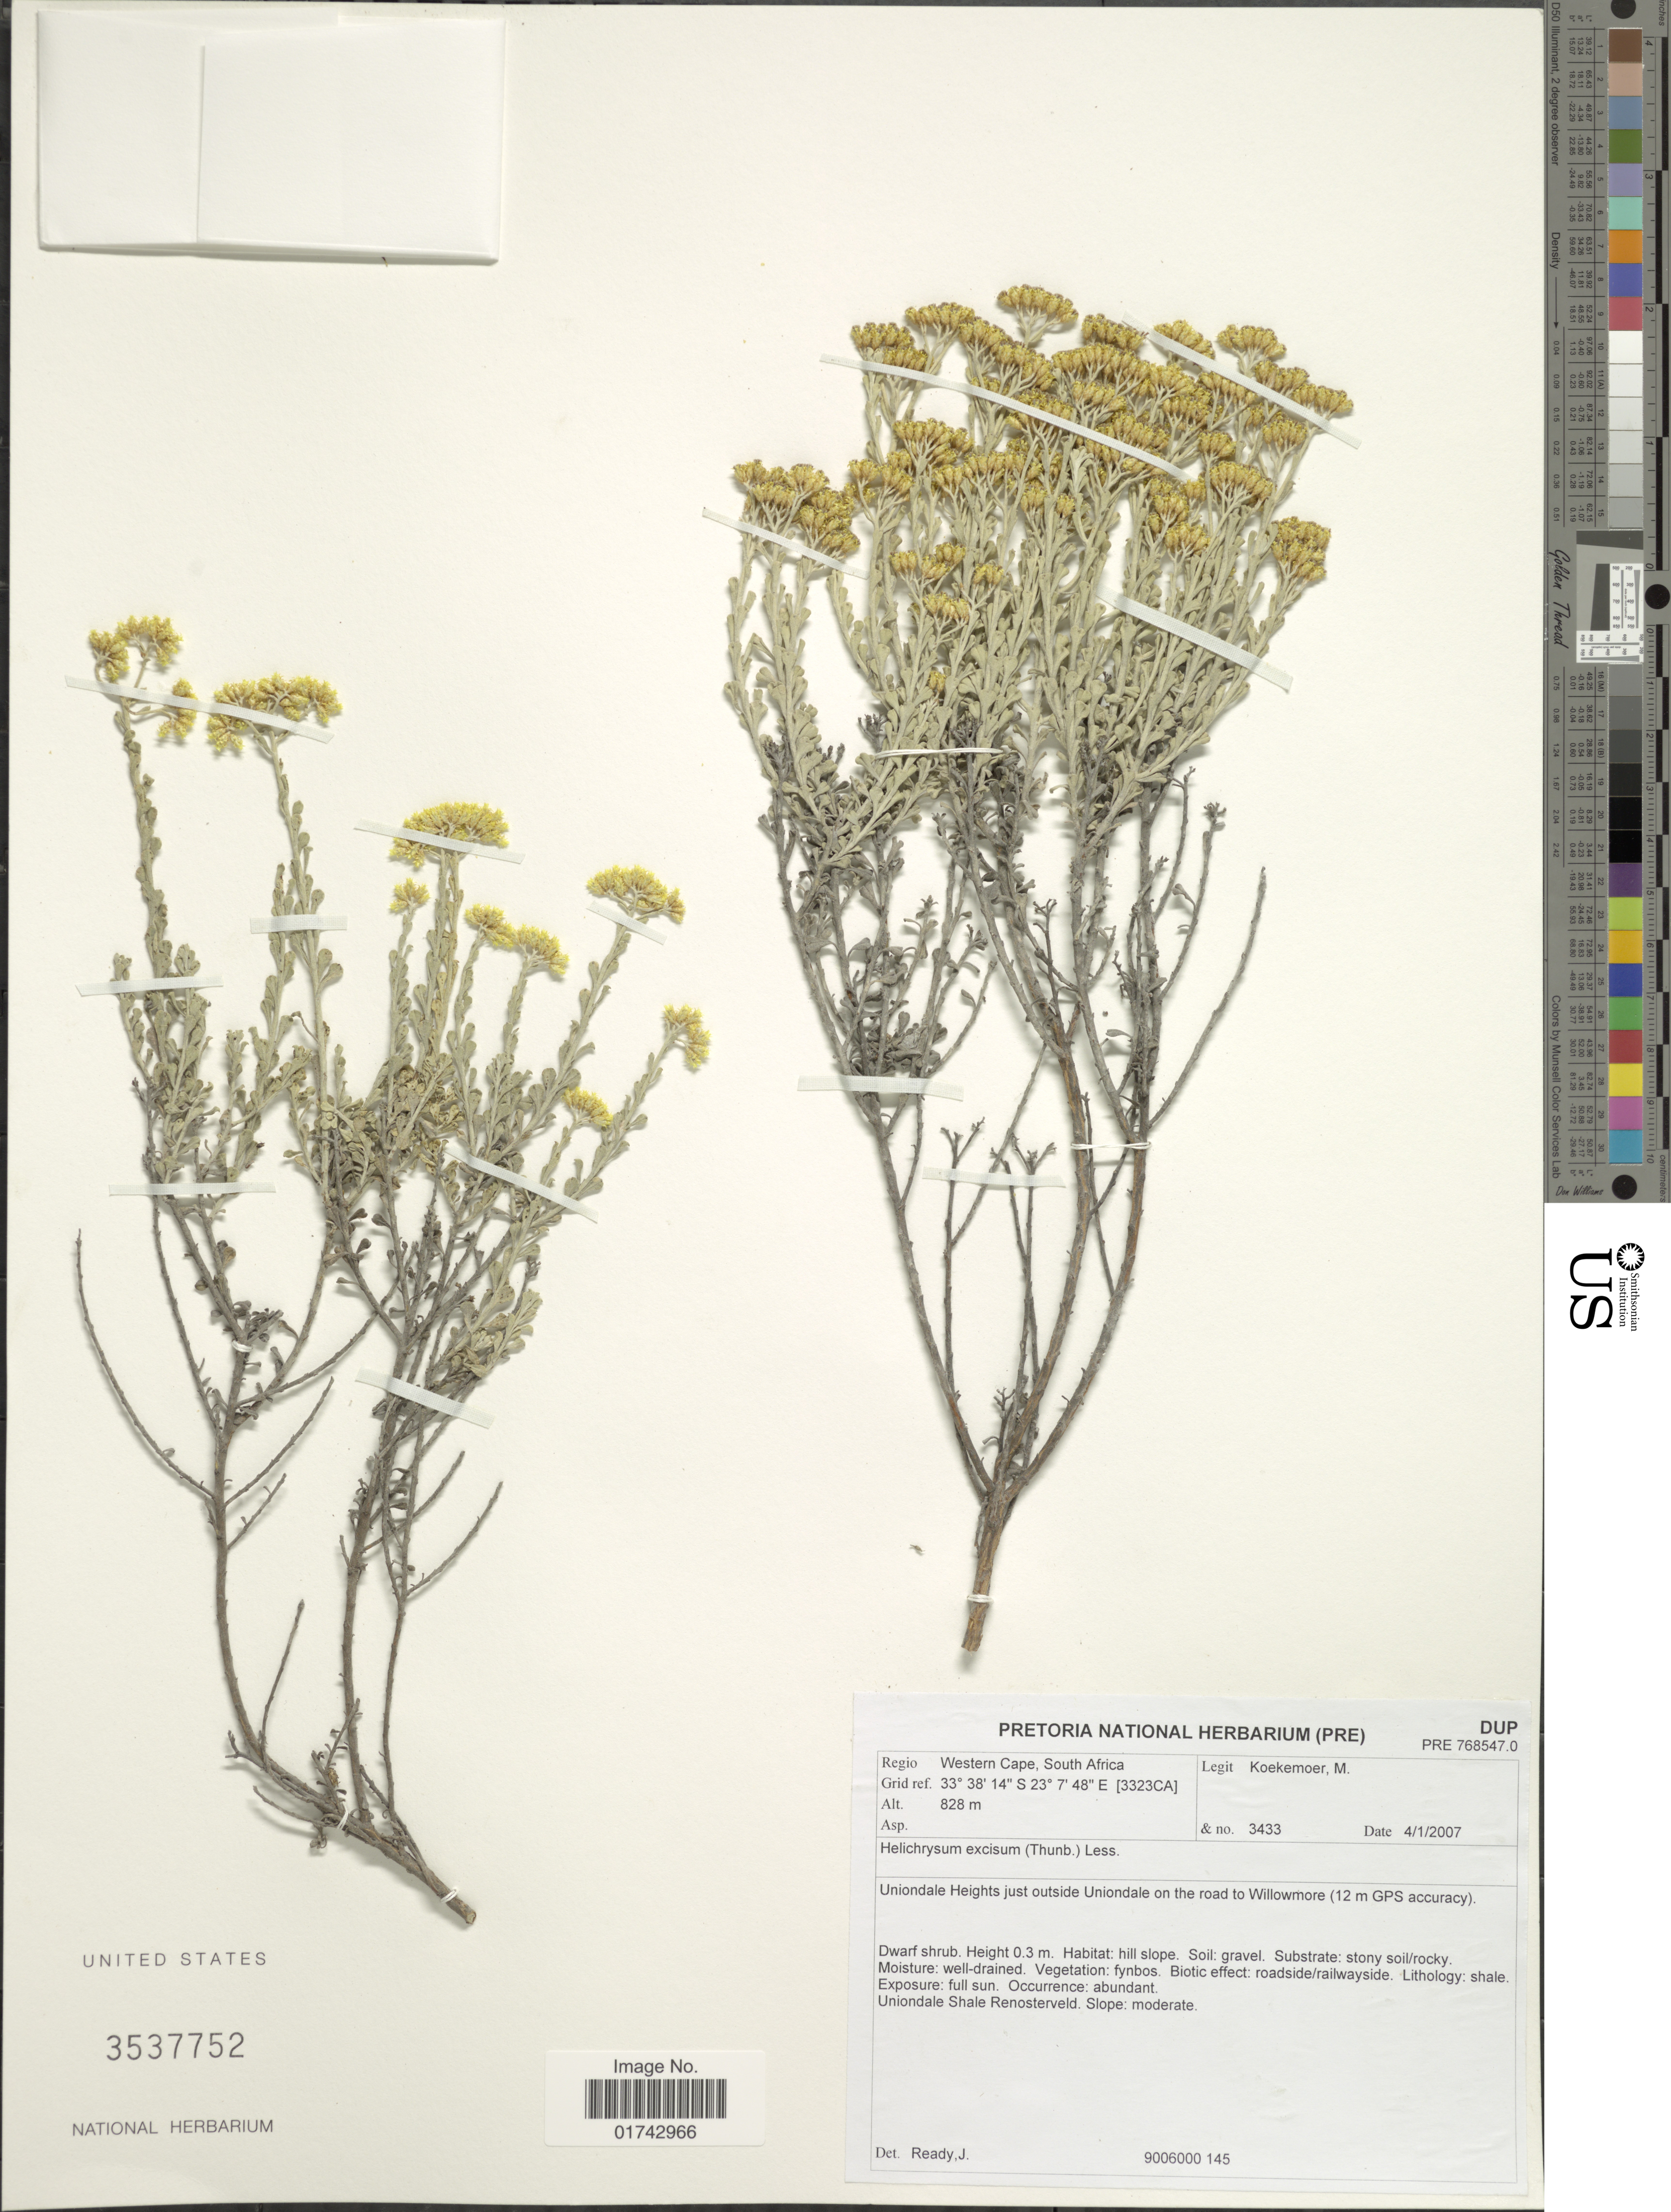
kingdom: Plantae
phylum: Tracheophyta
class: Magnoliopsida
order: Asterales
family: Asteraceae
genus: Helichrysum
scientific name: Helichrysum excisum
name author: (Thunb.) Less.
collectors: M. Koekemoer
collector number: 3433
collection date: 2007-01-04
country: South Africa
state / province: Western Cape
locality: Regio Western Cape, South Africa, Grid ref. [3323CA], Uniondale Heights just outside Uniondale on the road to Willowmore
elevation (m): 828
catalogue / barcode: US 3537752